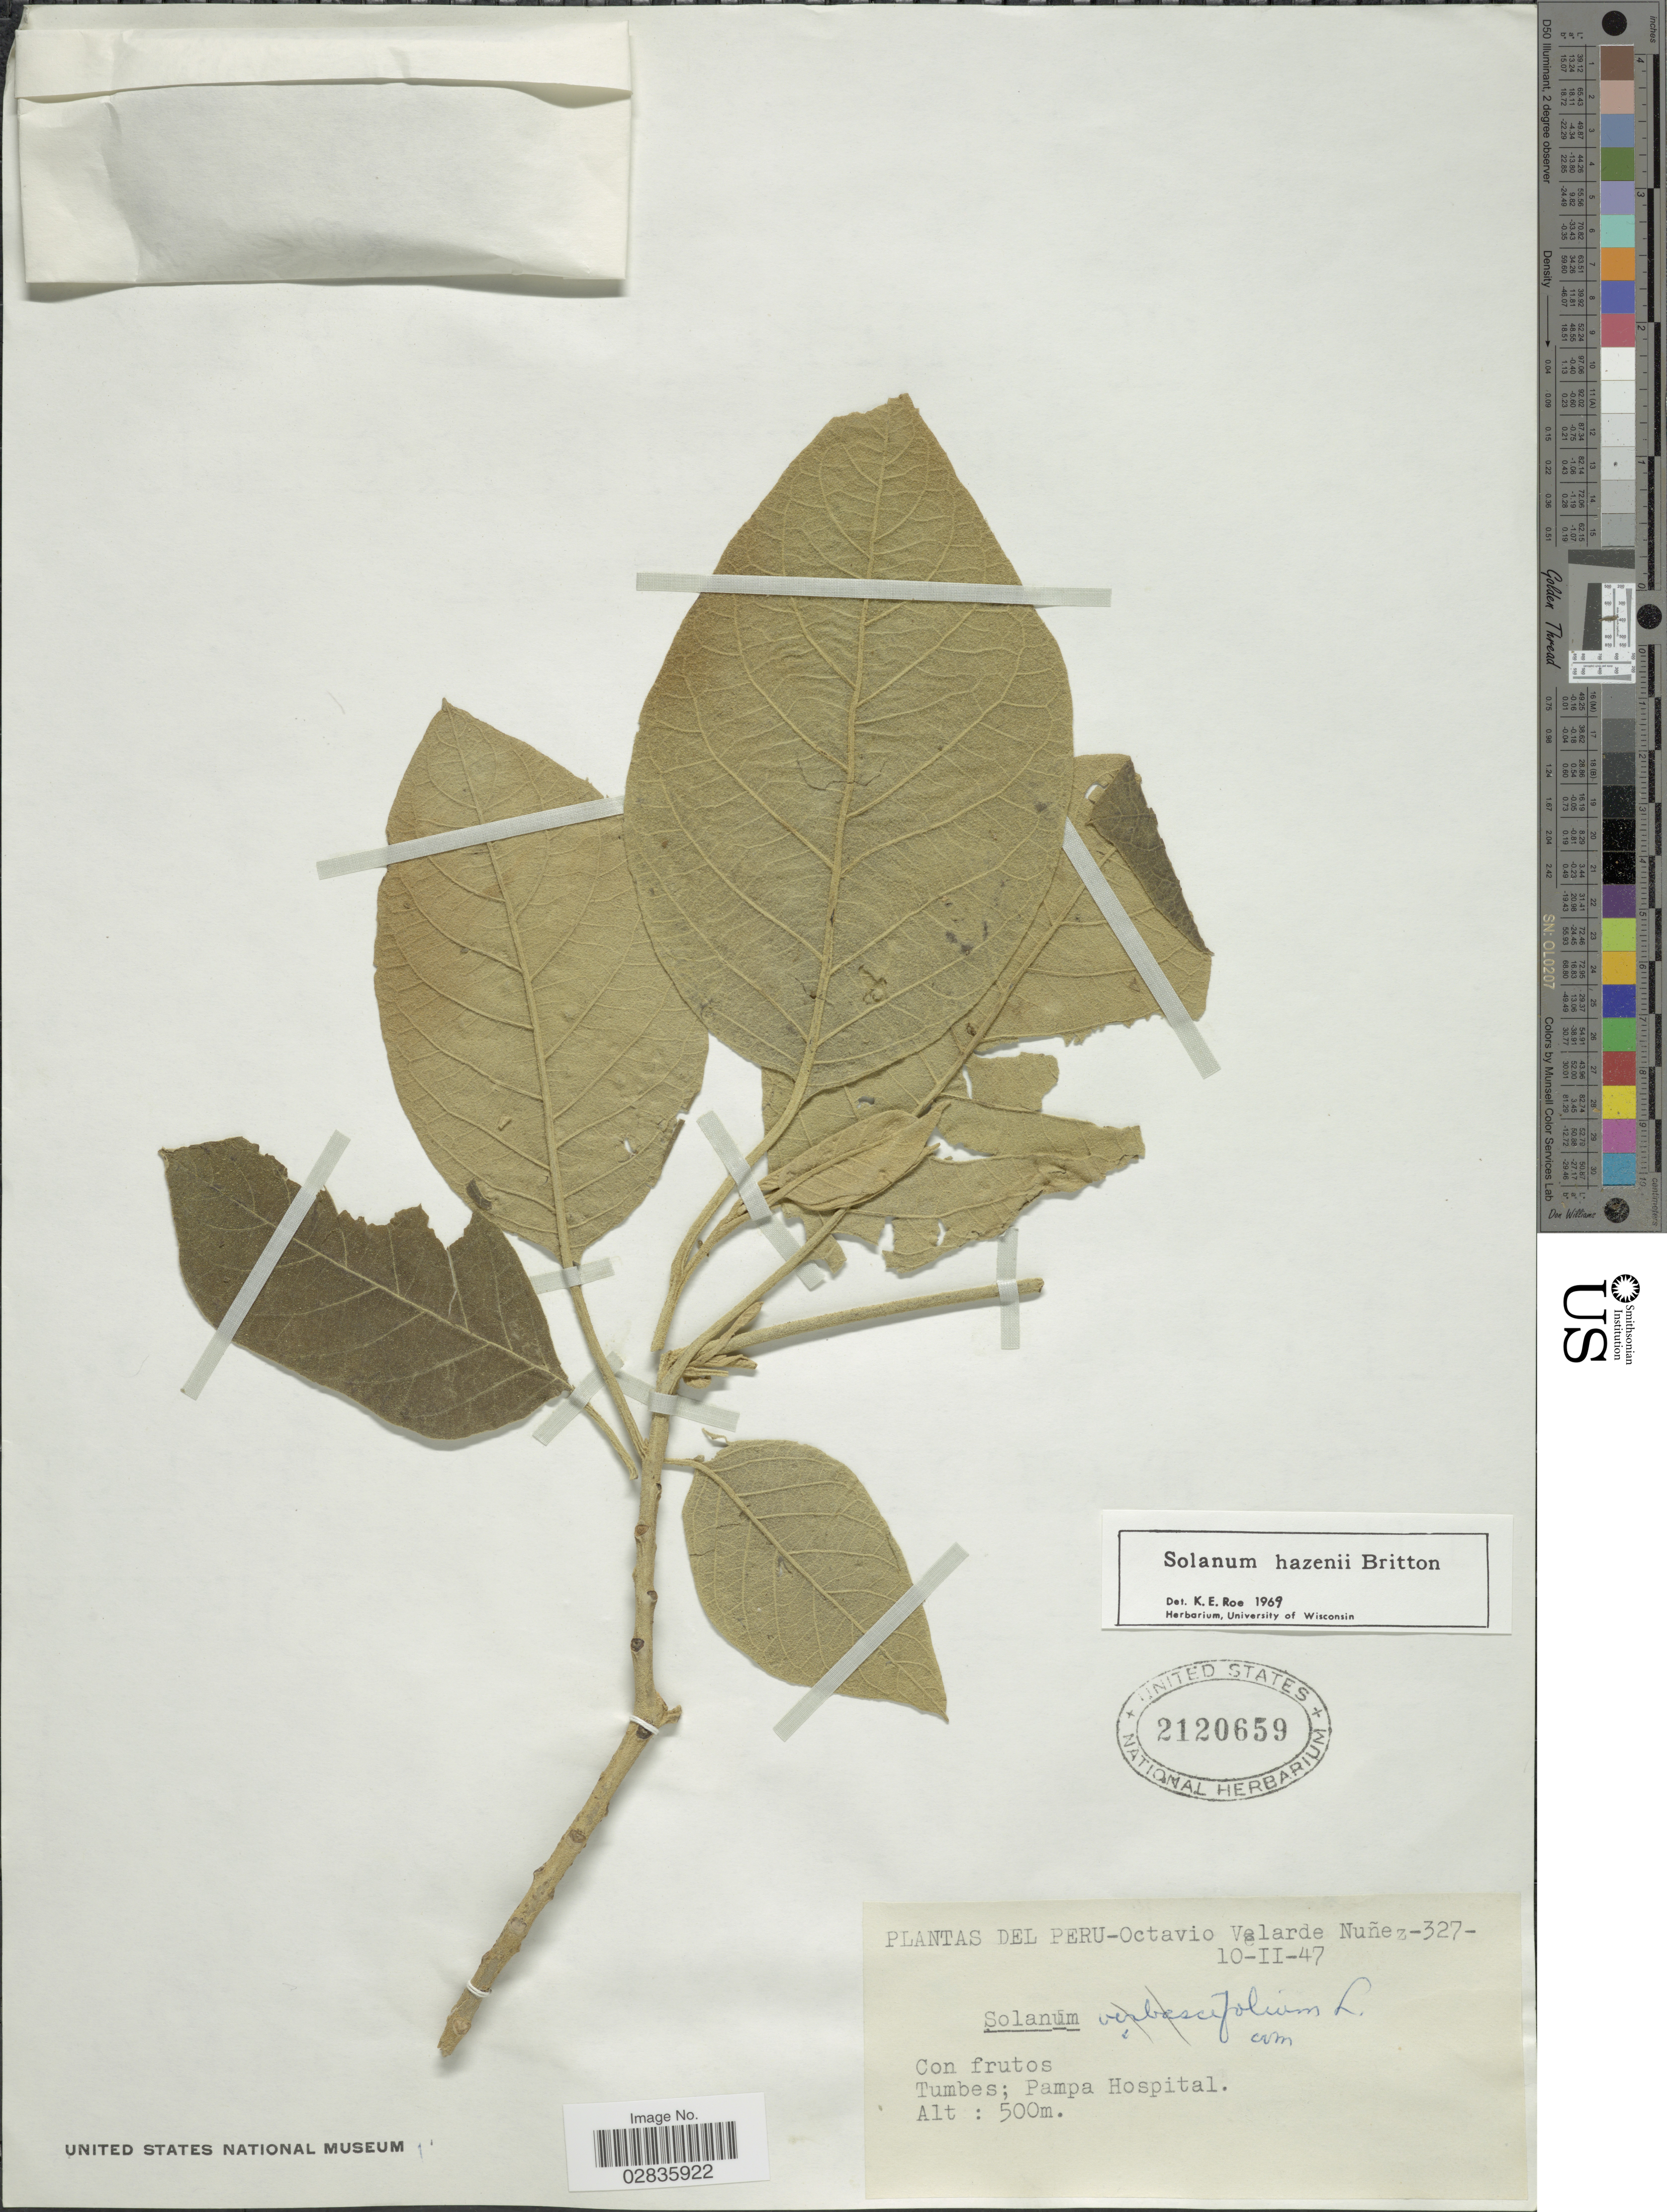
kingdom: Plantae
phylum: Tracheophyta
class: Magnoliopsida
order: Solanales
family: Solanaceae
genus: Solanum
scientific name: Solanum hazenii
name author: Britton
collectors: O. Velarde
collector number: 327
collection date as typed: Transcribed d/m/y: 10/2/47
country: Peru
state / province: Tumbes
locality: Pampa Hospital.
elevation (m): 500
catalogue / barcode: US 2120659